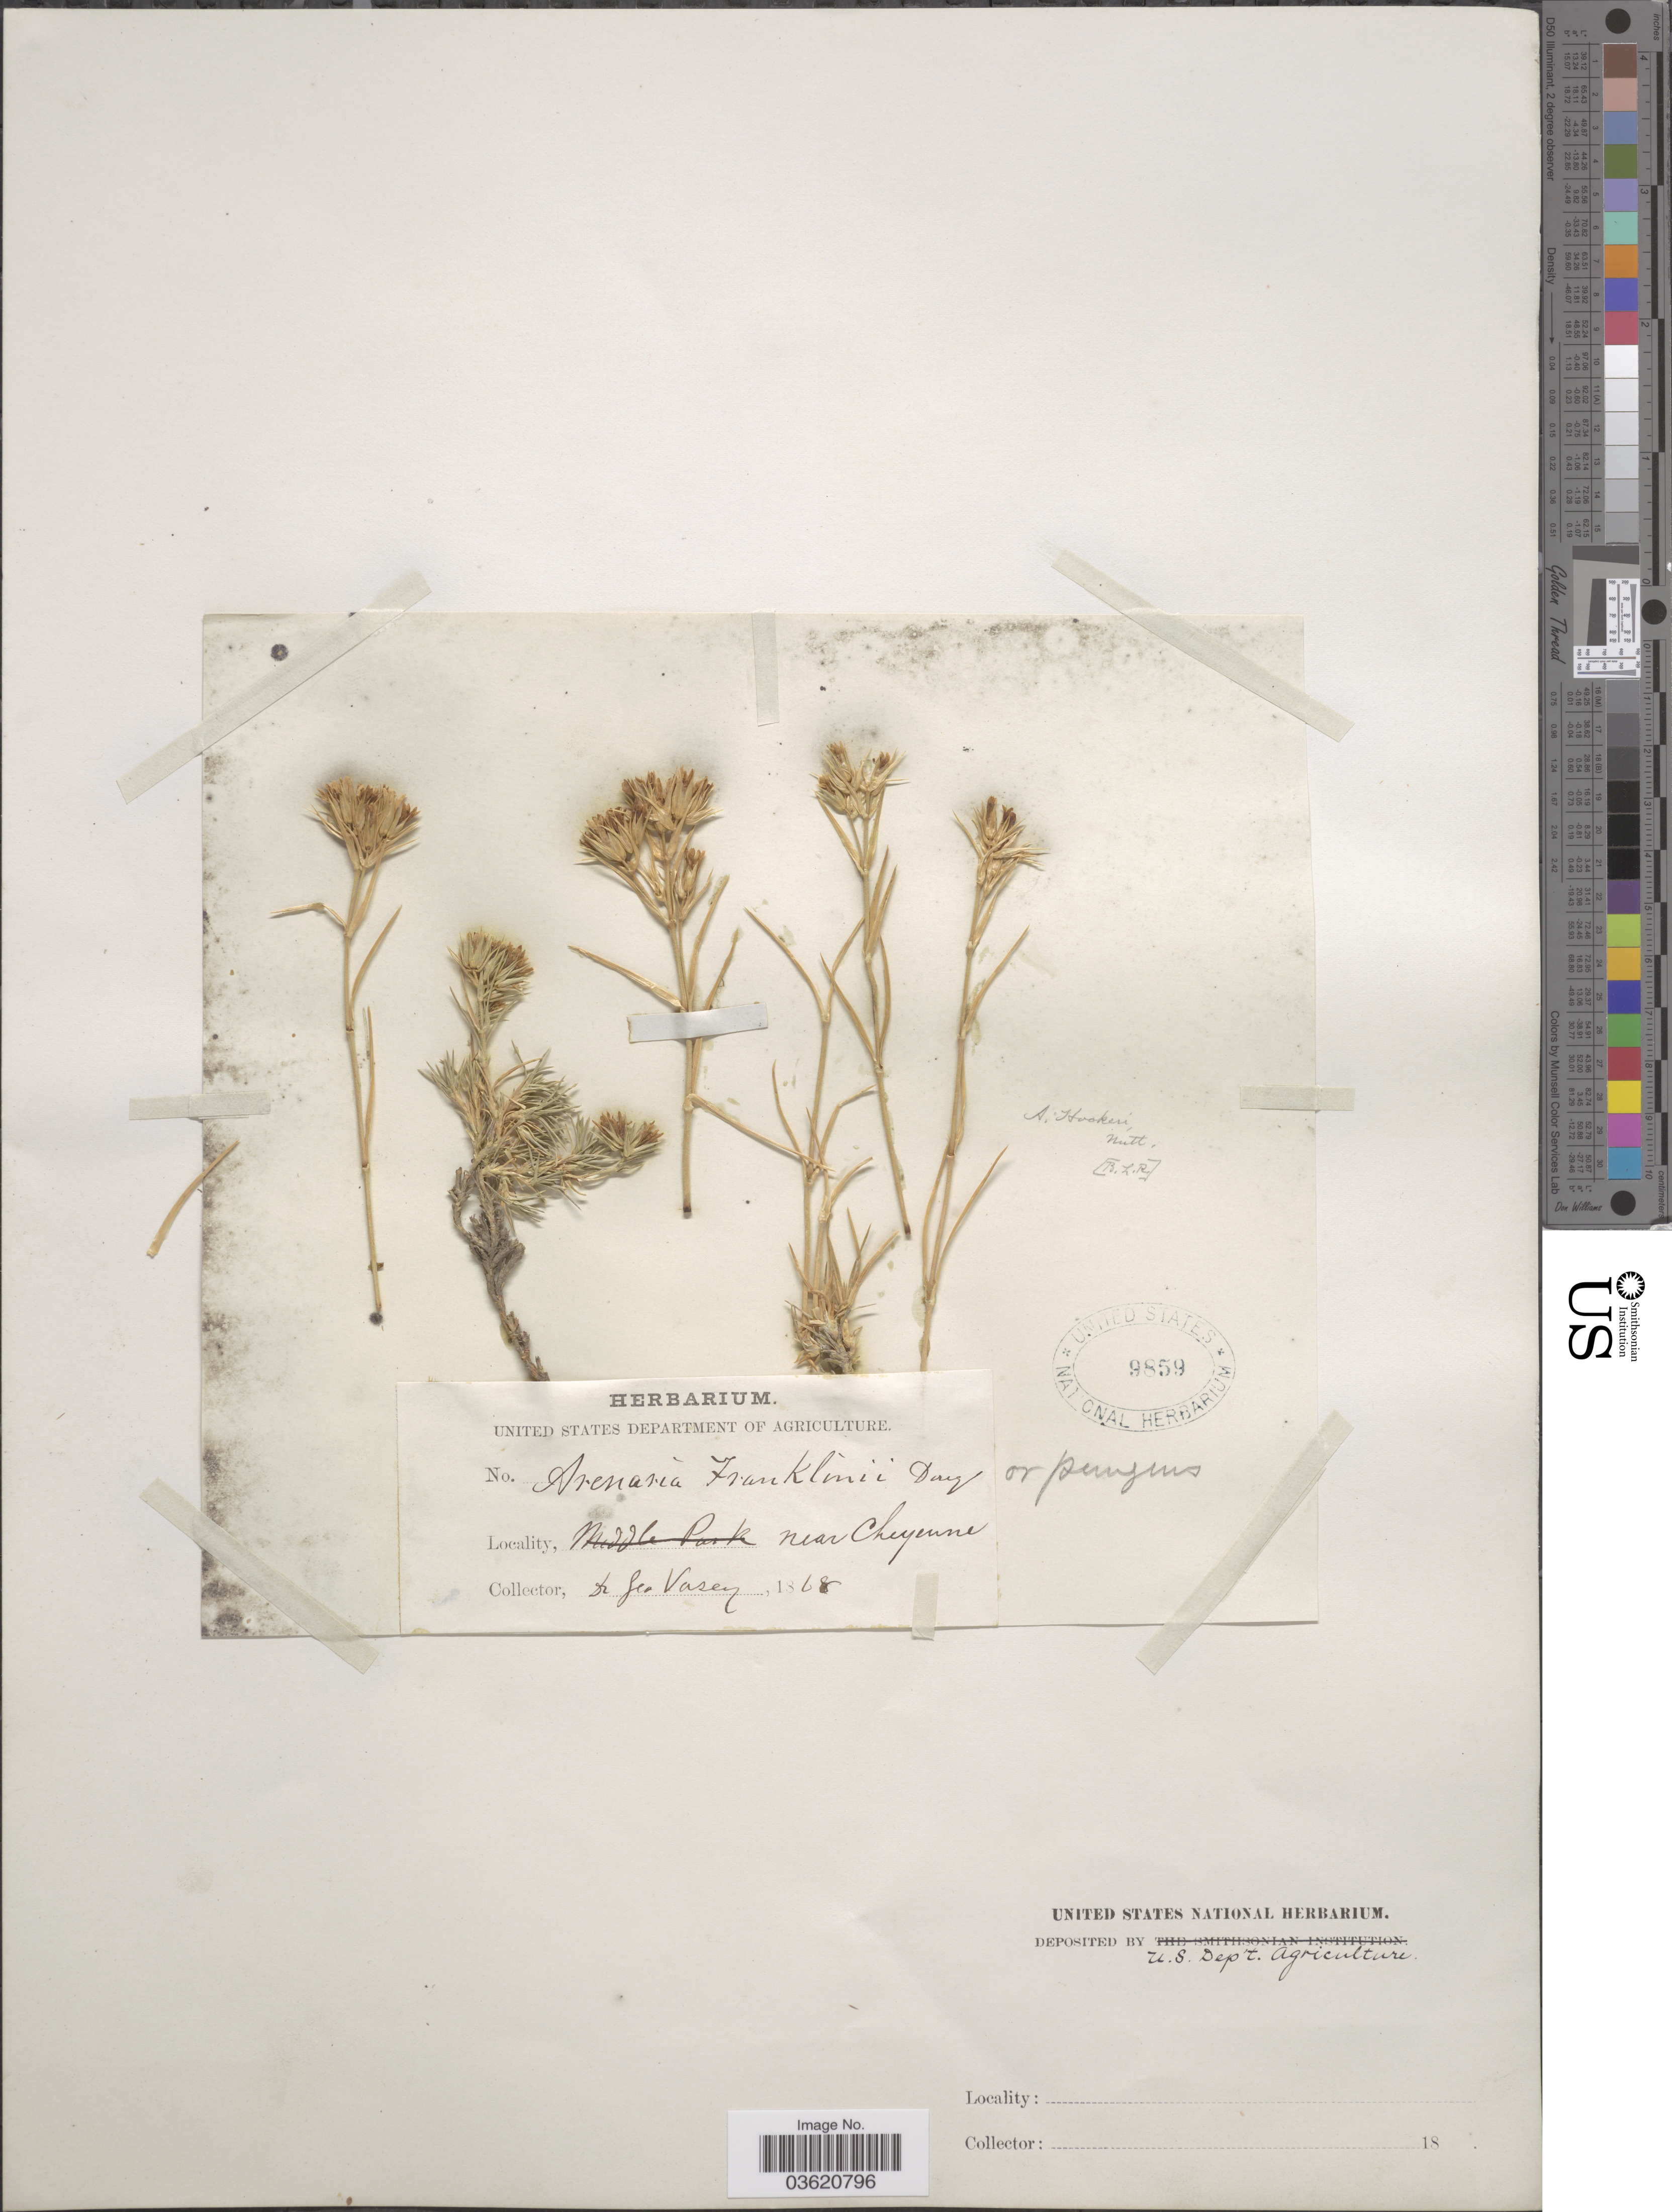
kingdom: Plantae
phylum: Tracheophyta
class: Magnoliopsida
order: Caryophyllales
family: Caryophyllaceae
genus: Eremogone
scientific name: Eremogone hookeri var. pinetorum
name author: (A. Nelson) Dorn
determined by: Strong, Mark T., (BOT), Smithsonian Institution - National Museum of Natural History (UNITED STATES)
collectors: G. R. Vasey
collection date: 1868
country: United States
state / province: Wyoming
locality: Near Cheyenne.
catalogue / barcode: US 9859